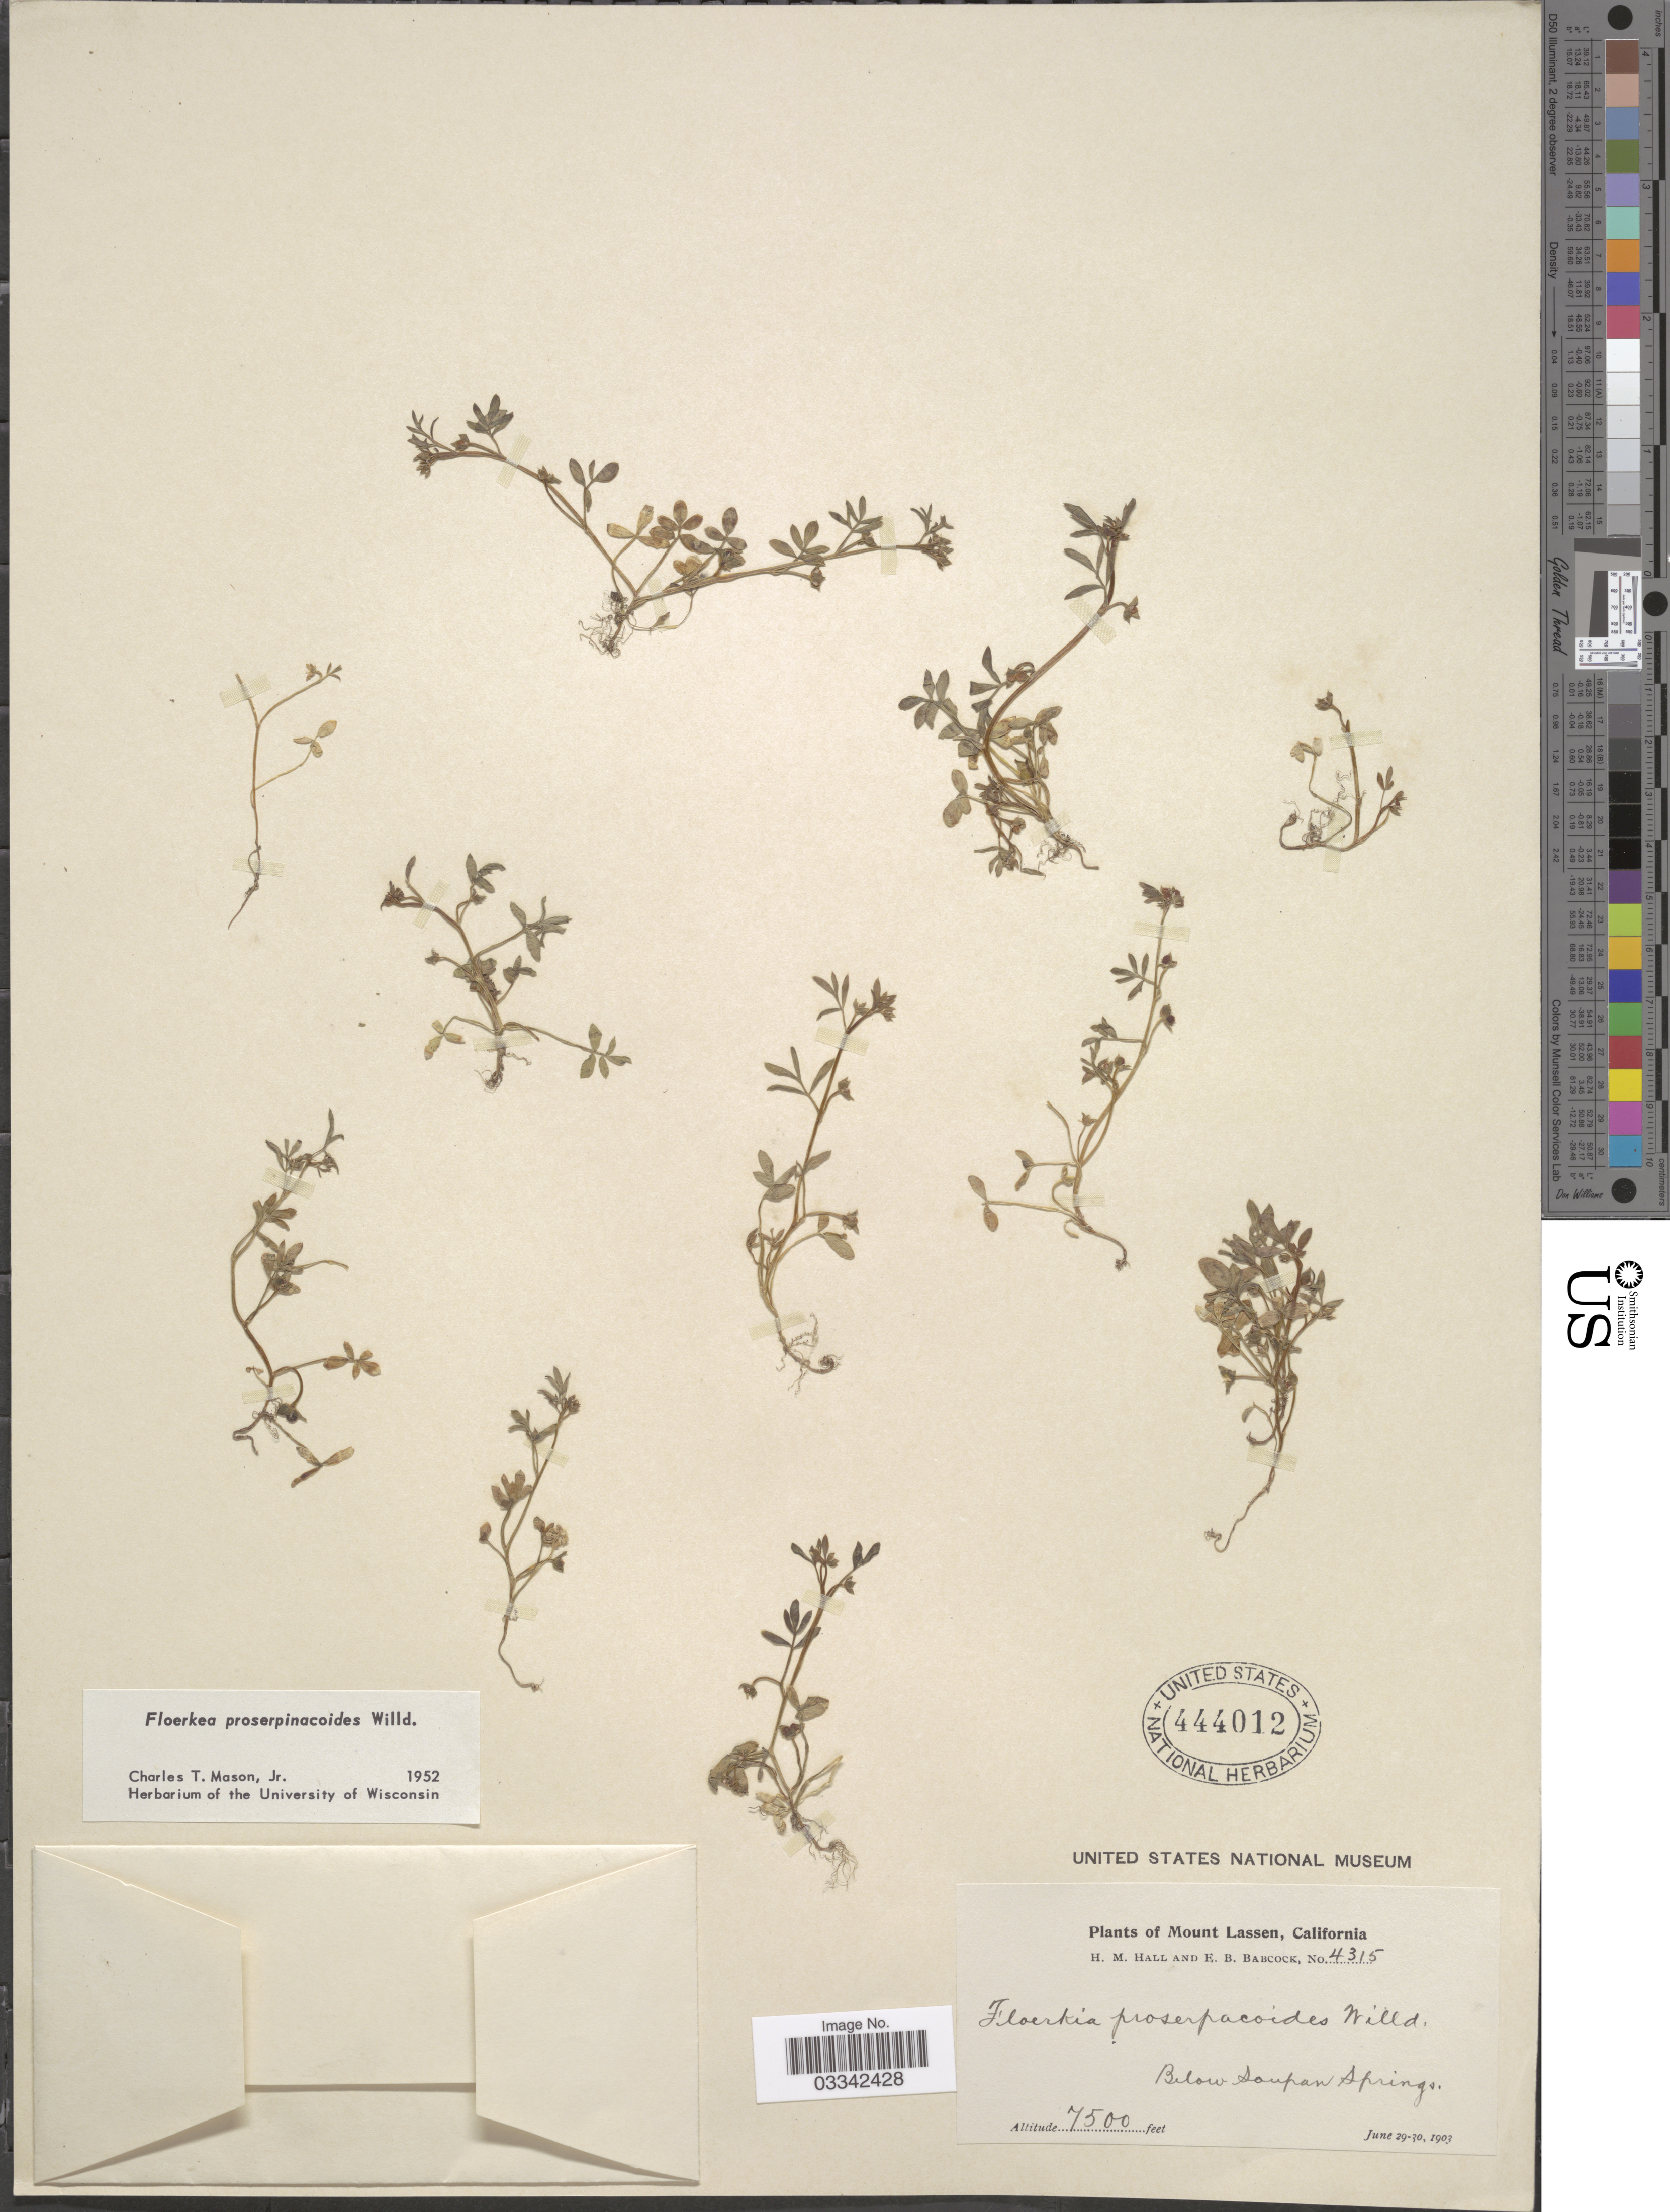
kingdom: Plantae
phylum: Tracheophyta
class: Magnoliopsida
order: Brassicales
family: Limnanthaceae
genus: Floerkea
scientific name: Floerkea proserpinacoides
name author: Willd.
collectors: H. M. Hall & E. B. Babcock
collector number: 4315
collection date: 1903-06-29/1903-06-30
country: United States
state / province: California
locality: Mount Lassen. Below Soupan Springs.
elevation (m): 2286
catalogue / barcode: US 444012